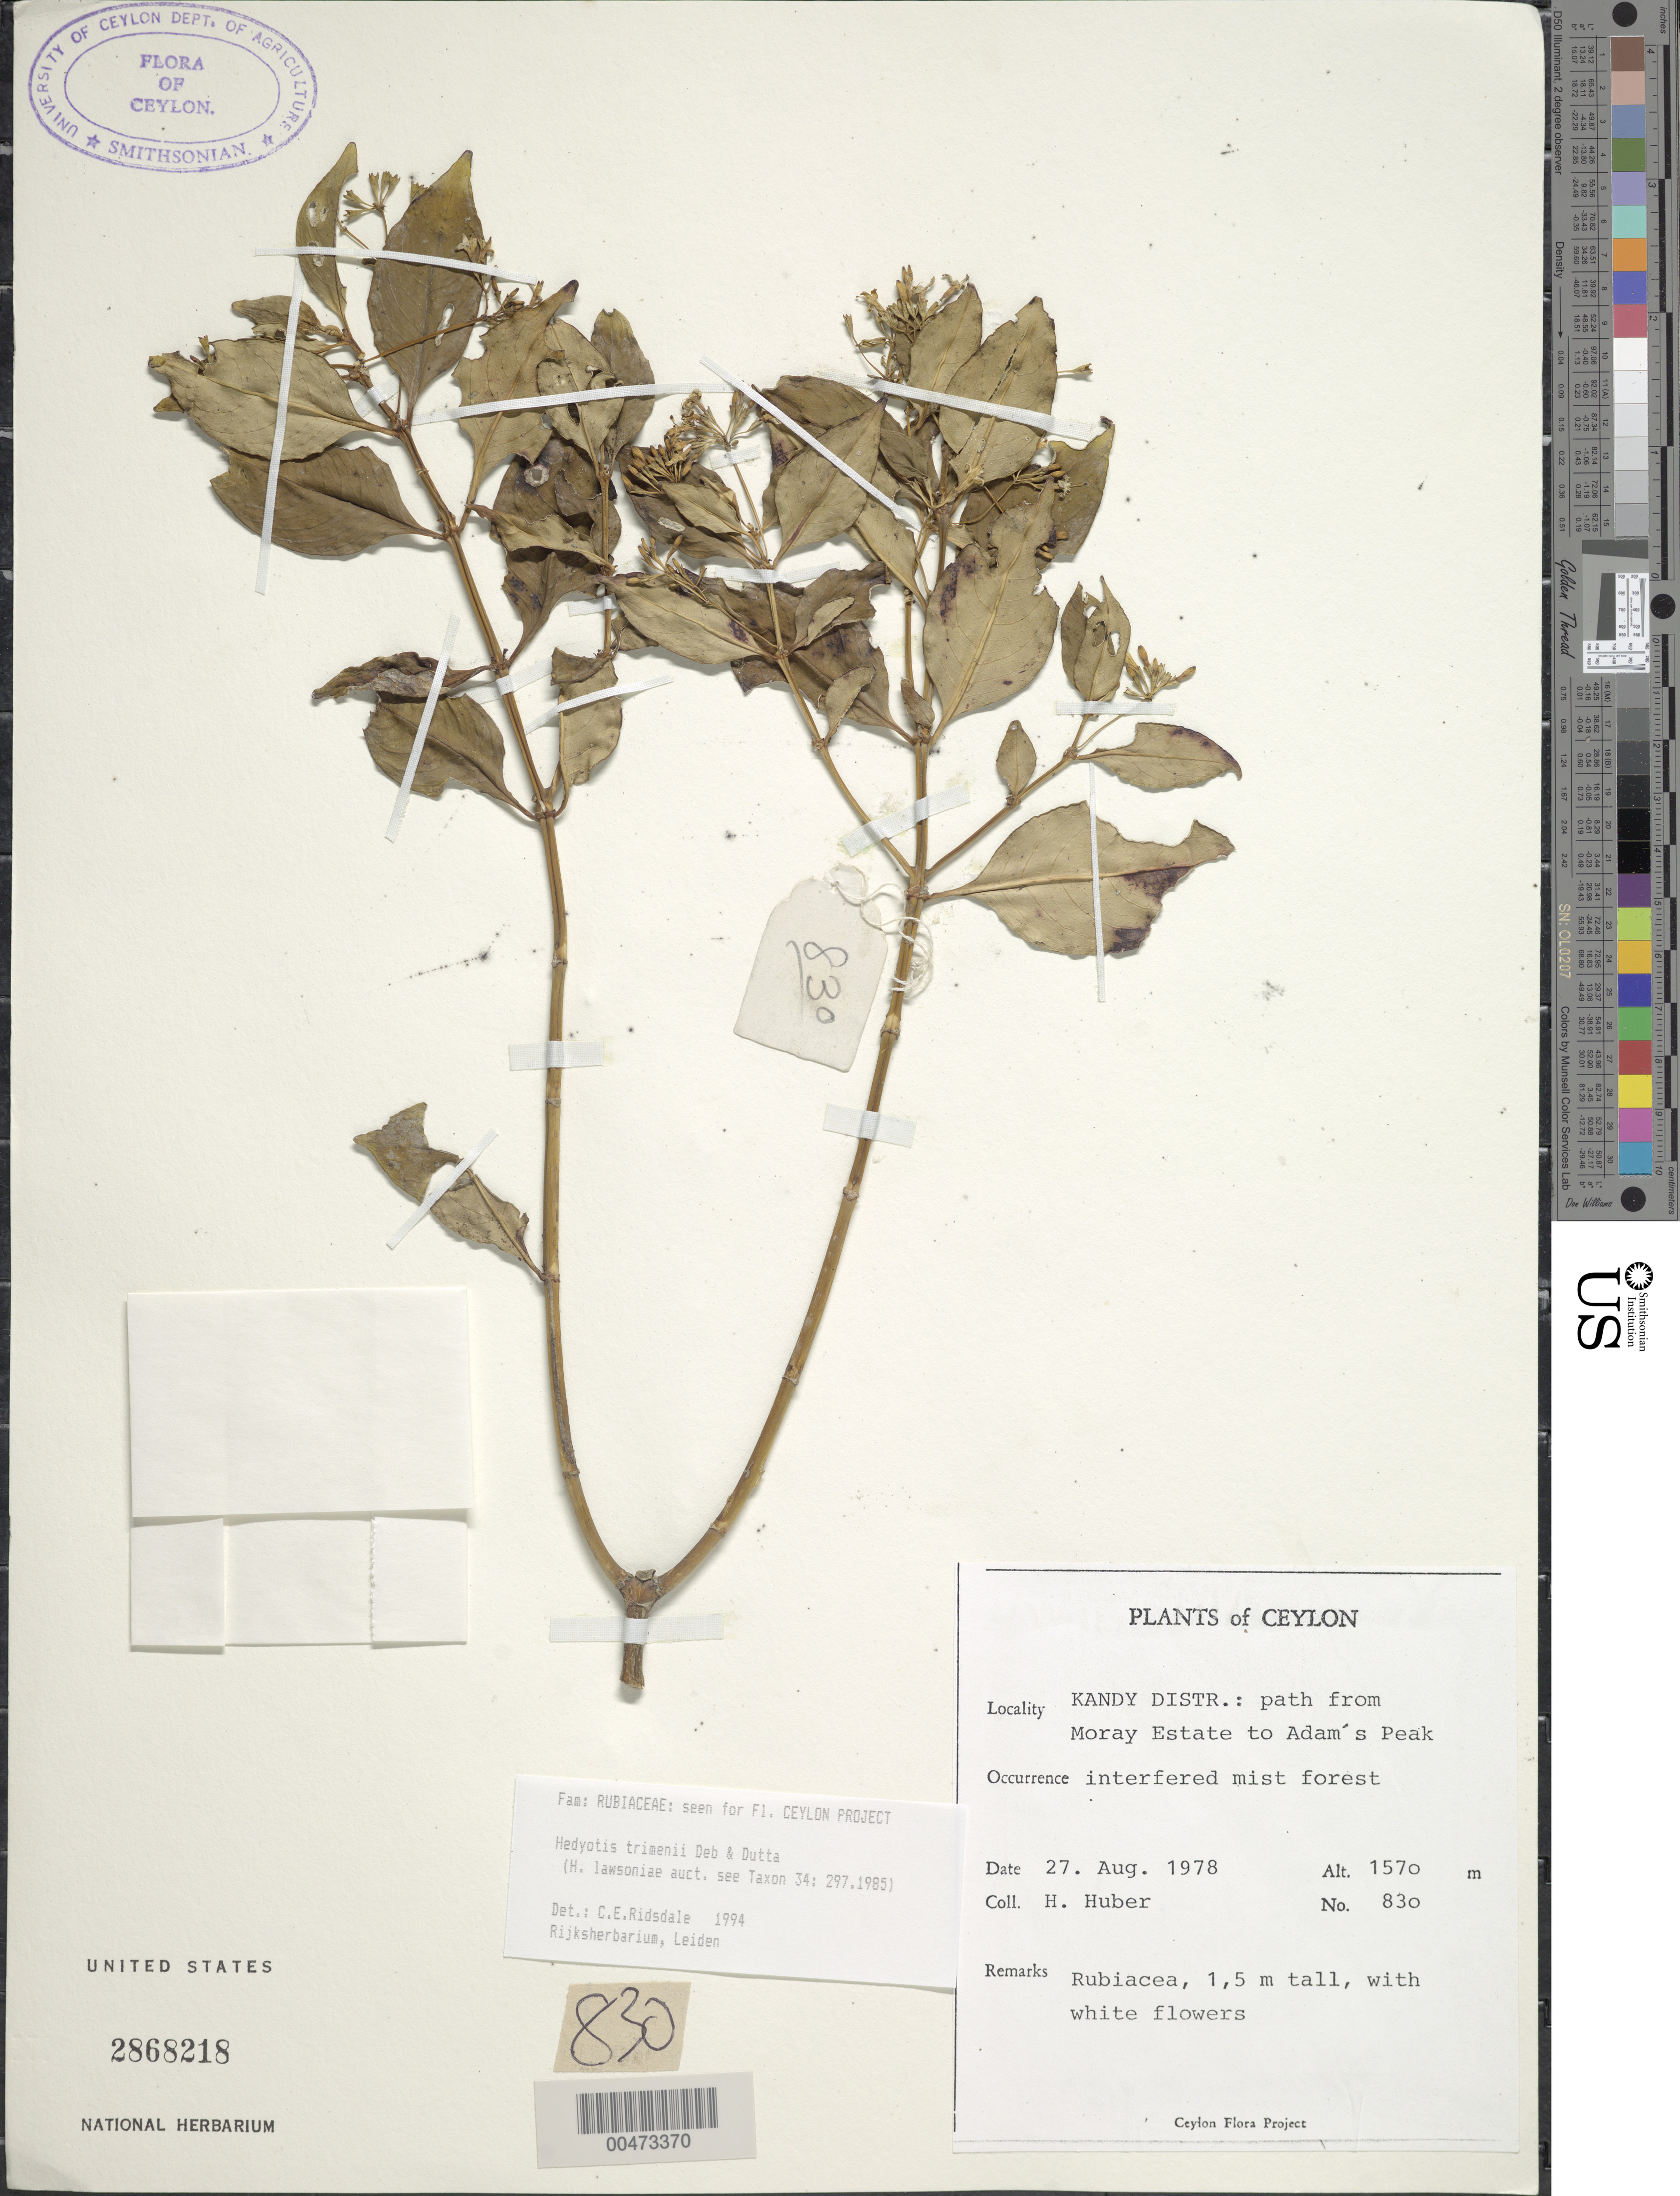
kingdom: Plantae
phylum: Tracheophyta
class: Magnoliopsida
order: Gentianales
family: Rubiaceae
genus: Hedyotis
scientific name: Hedyotis trimenii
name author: Deb & R. Dutta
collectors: H. Huber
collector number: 830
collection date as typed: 27 Aug 1978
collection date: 1978-08-27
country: Sri Lanka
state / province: Central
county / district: Kandy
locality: path from Moray Estate to Adam's Peak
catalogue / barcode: US 2868218